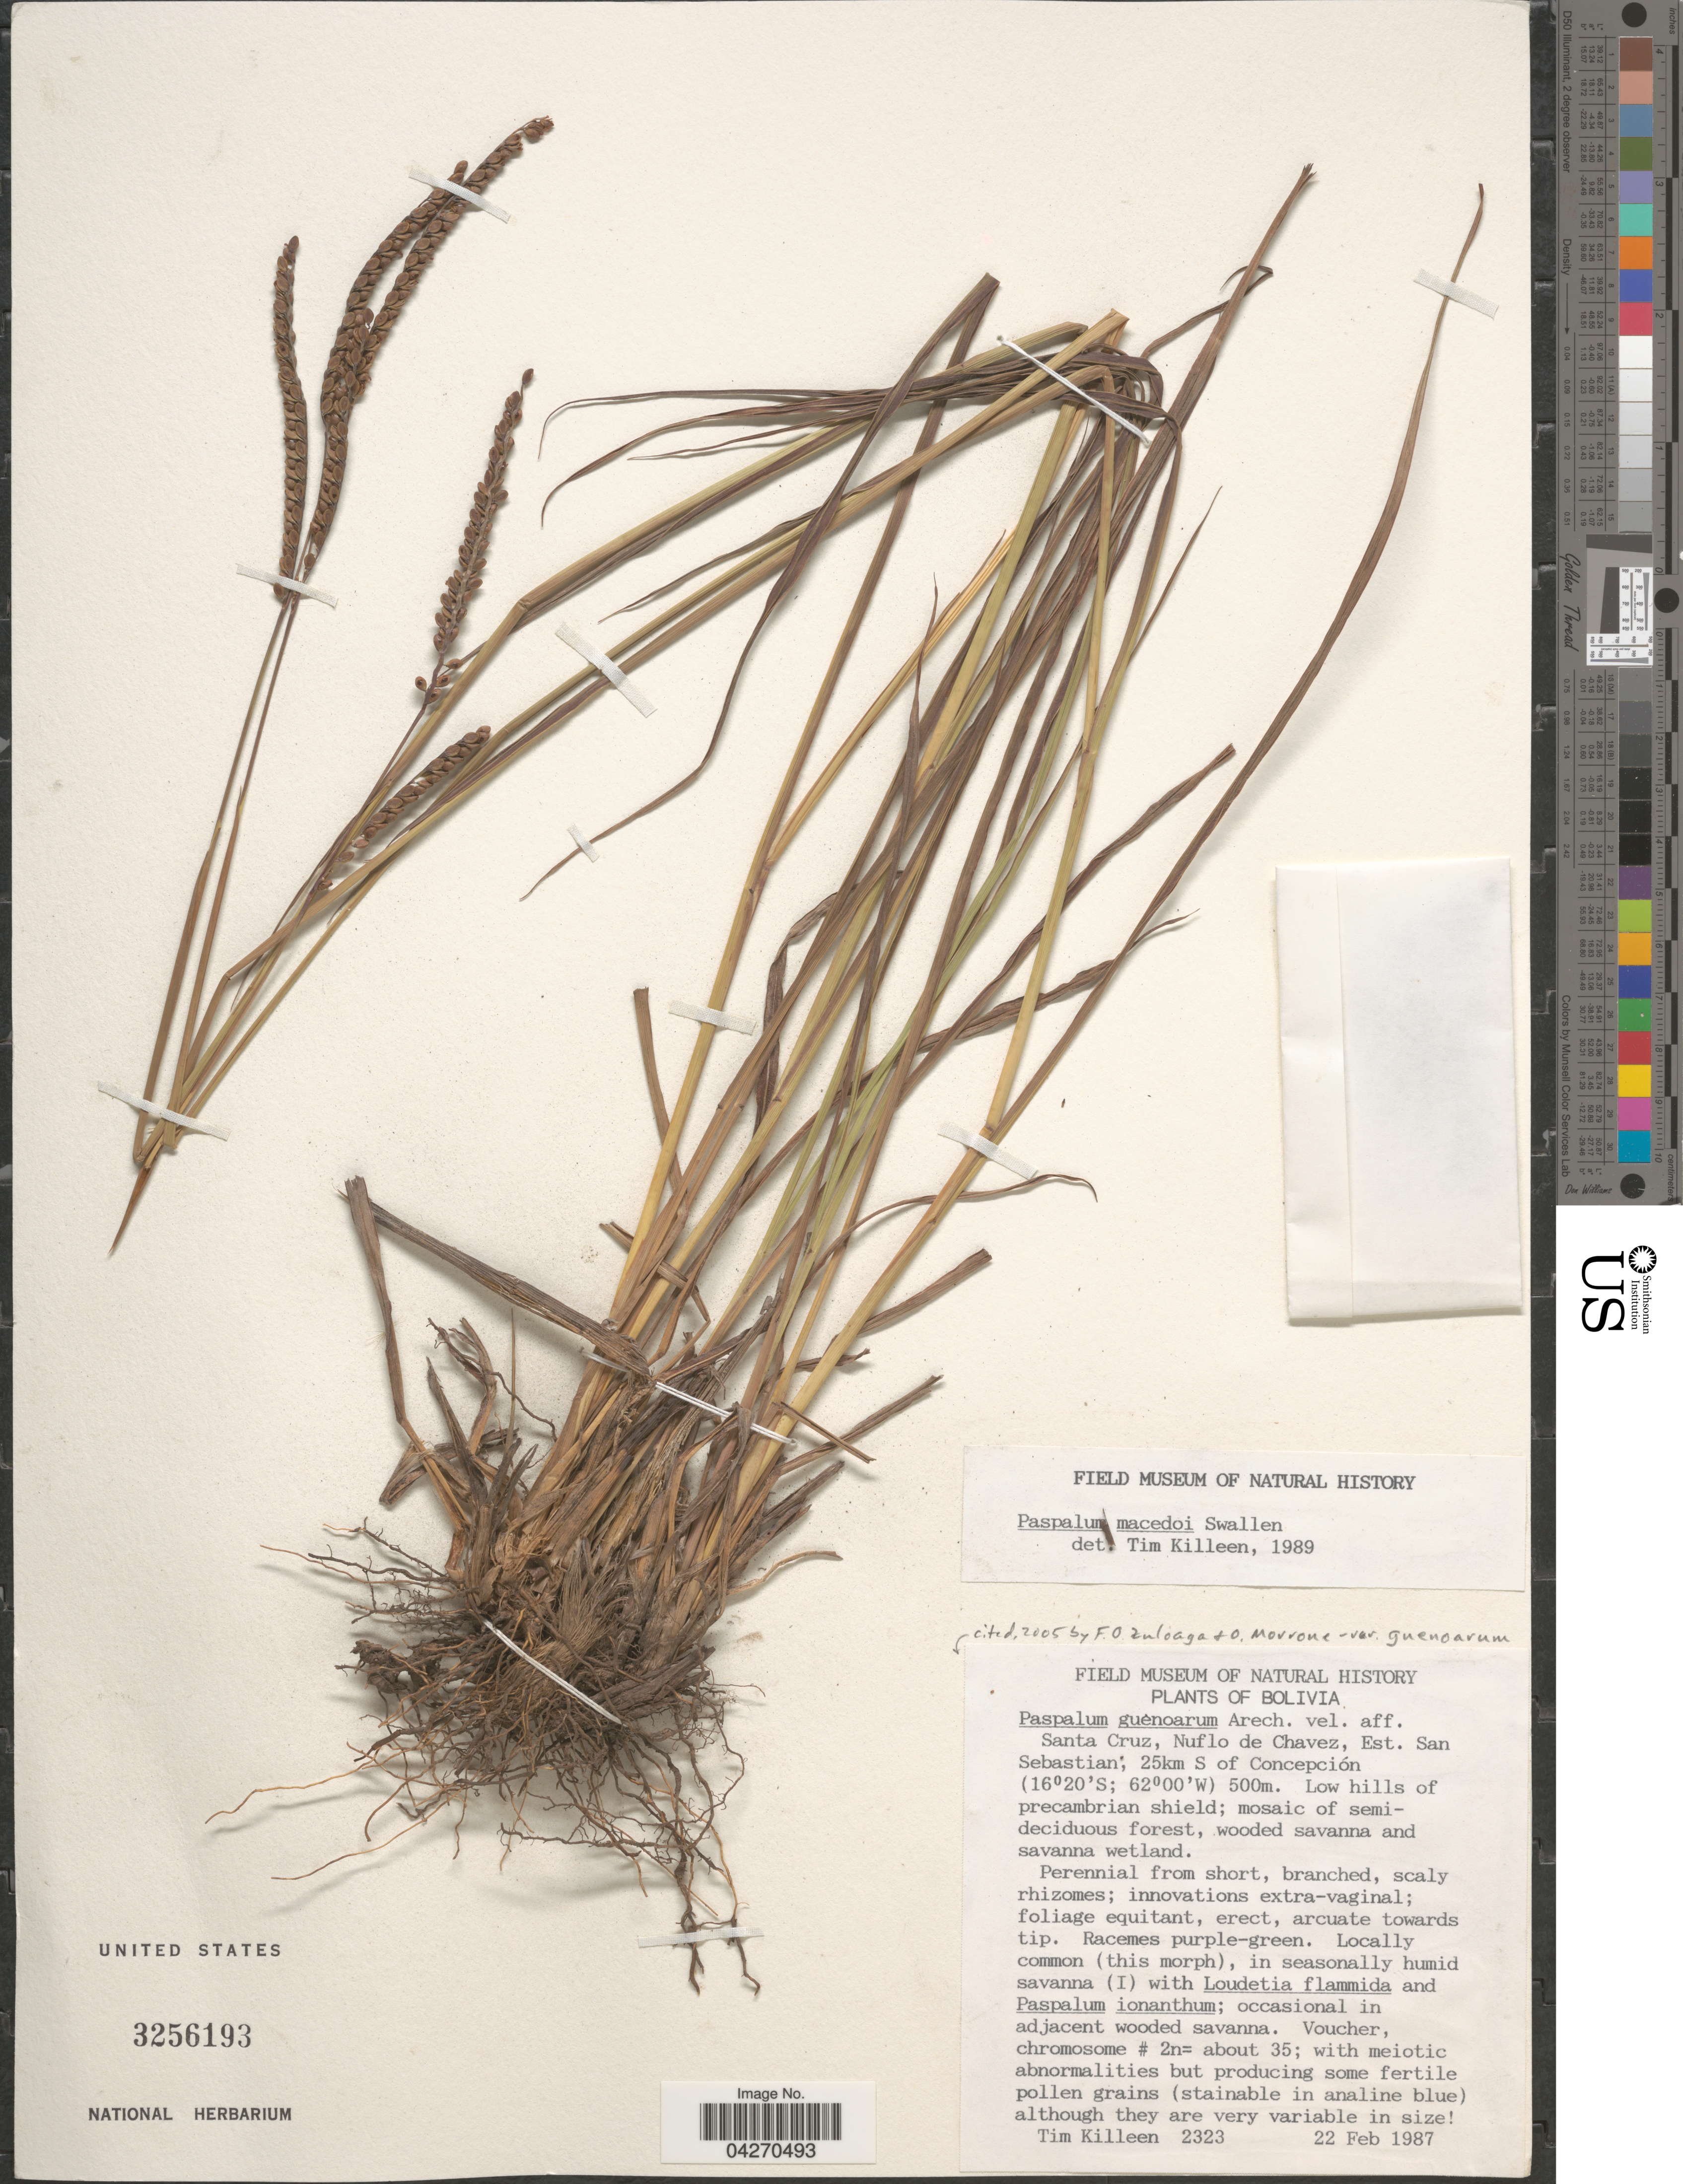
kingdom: Plantae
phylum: Tracheophyta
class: Liliopsida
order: Poales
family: Poaceae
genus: Paspalum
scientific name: Paspalum guenoarum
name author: Arechav.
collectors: T. J. Killeen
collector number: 2323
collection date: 1987-02-22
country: Bolivia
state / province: Santa Cruz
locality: Nuflo de Chavez, Est. San Sebastian; 25km S of Concepción.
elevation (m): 500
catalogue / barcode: US 3256193